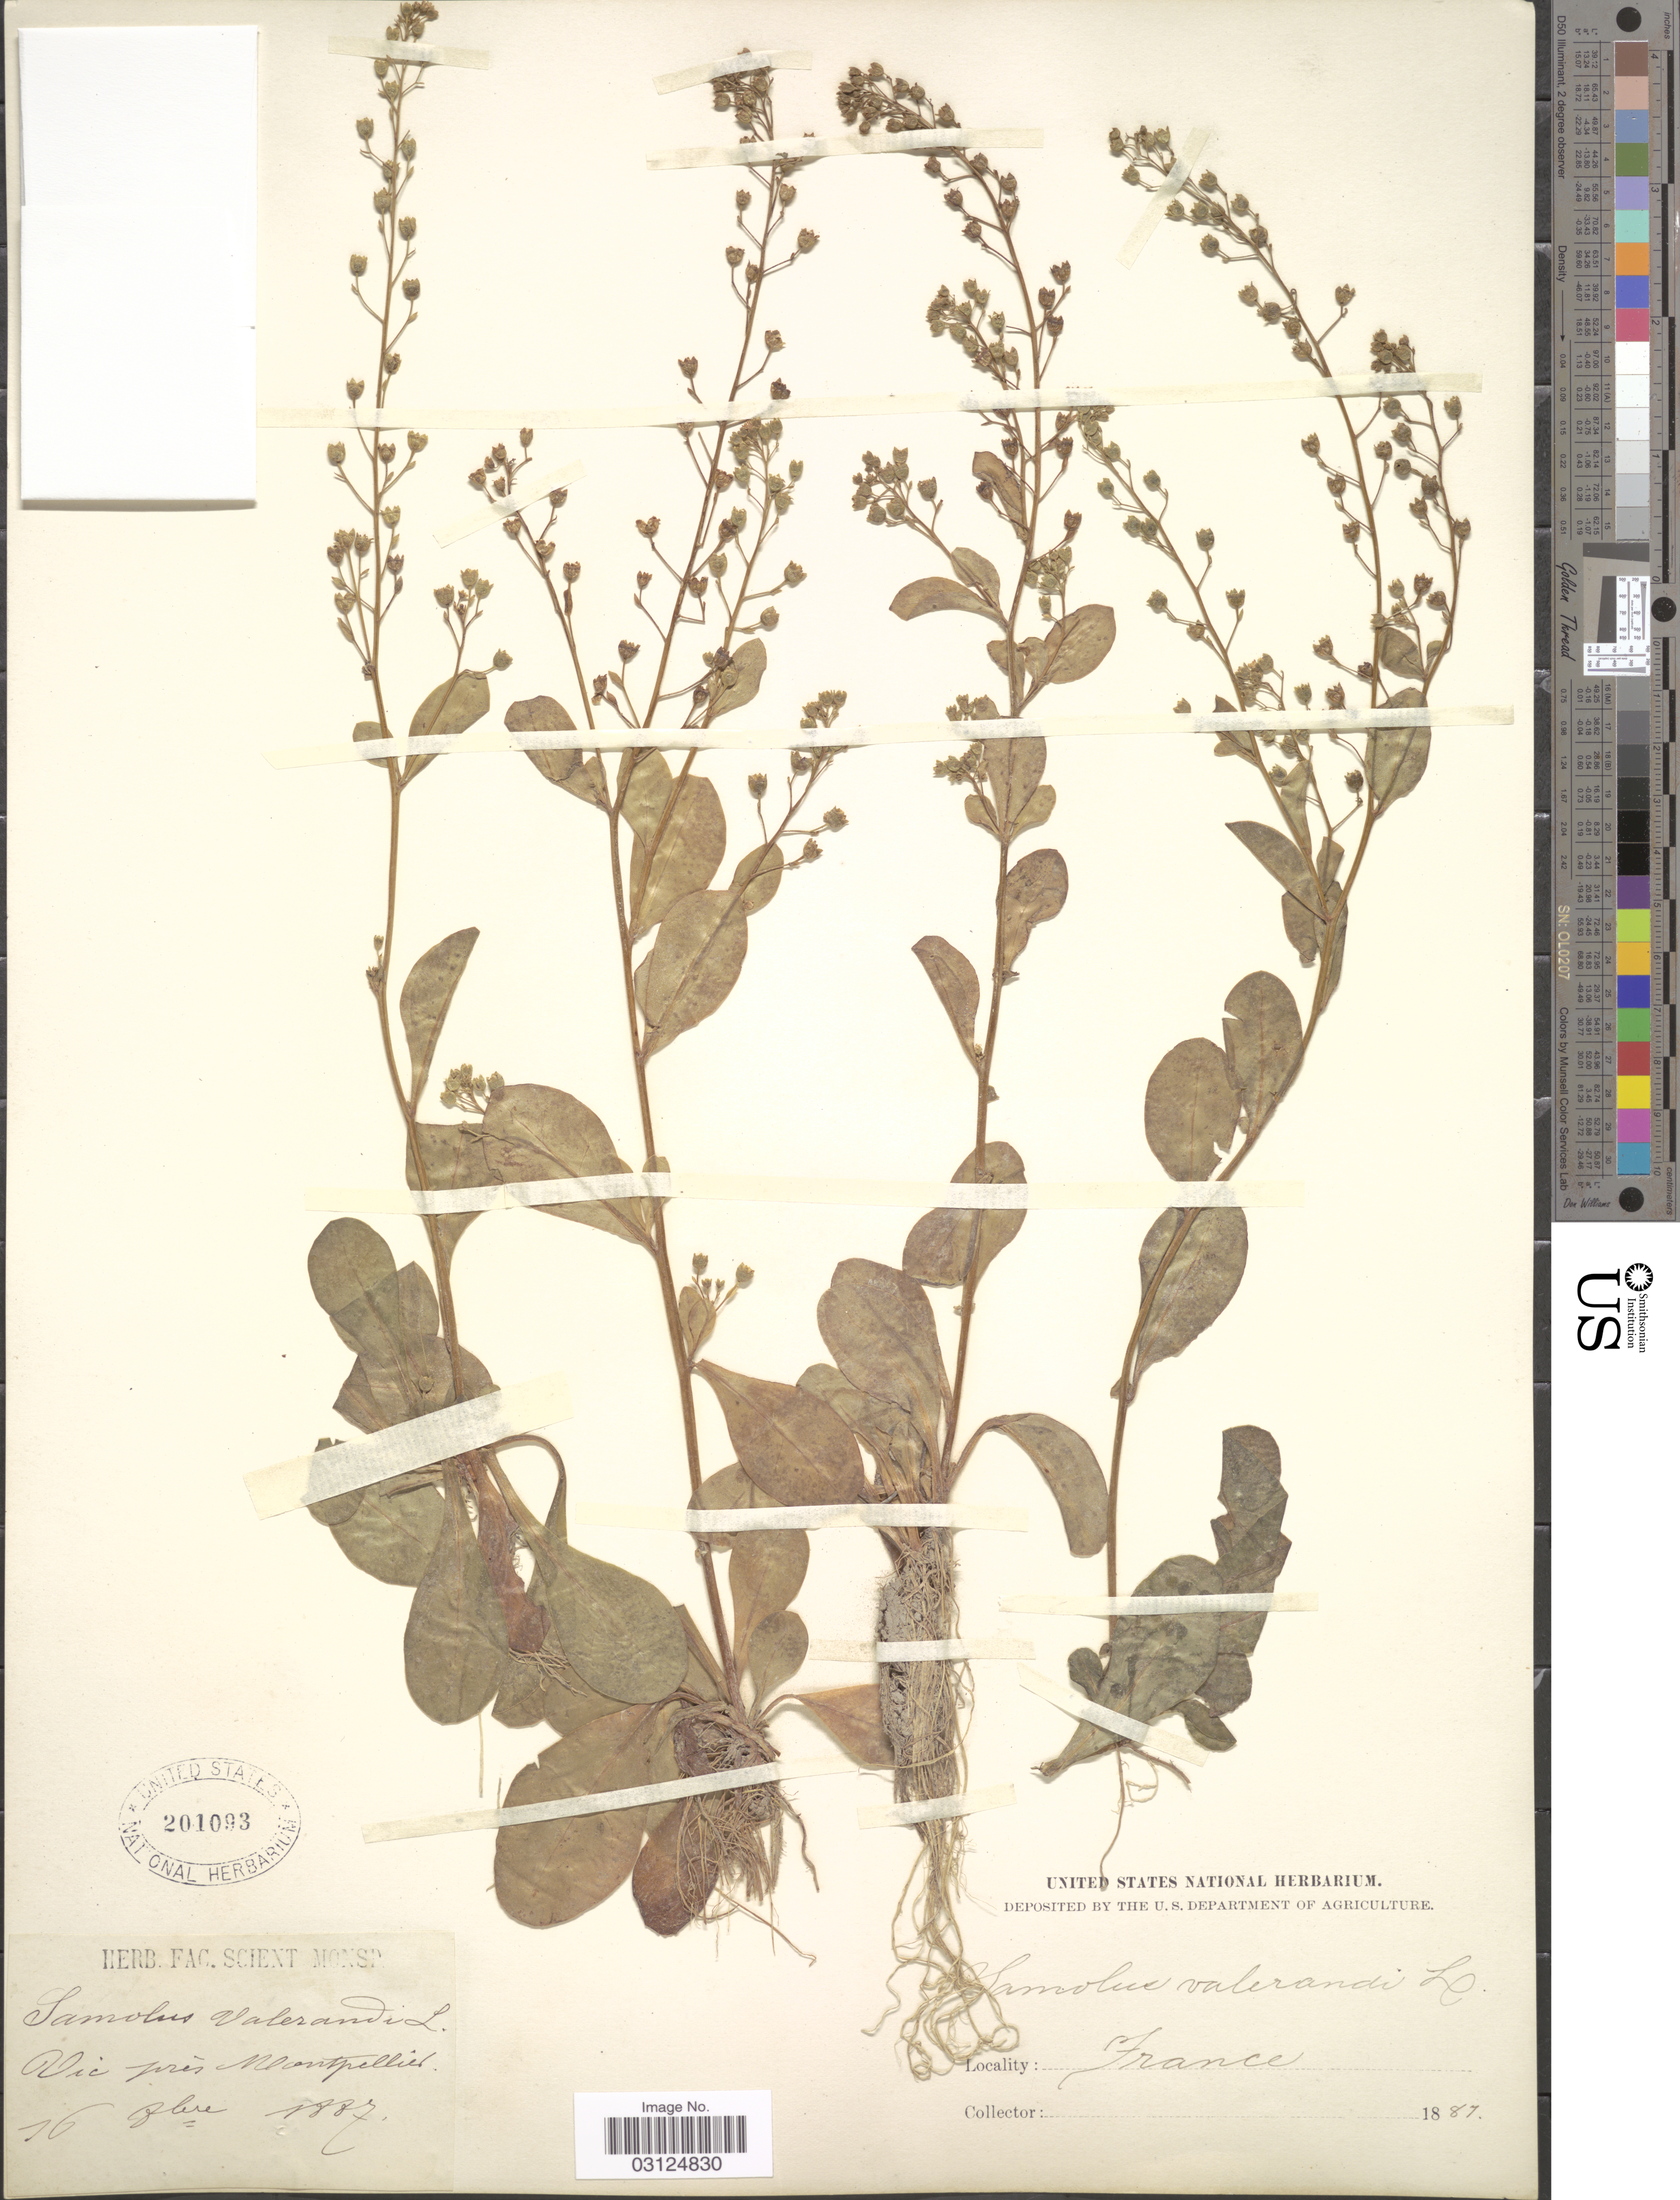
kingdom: Plantae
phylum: Tracheophyta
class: Magnoliopsida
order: Ericales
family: Primulaceae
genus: Samolus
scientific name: Samolus valerandi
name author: L.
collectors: ex herb. Fas. Scient. Monsp.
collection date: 1887-09-16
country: France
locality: Vic prés Montpellier.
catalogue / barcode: US 201093